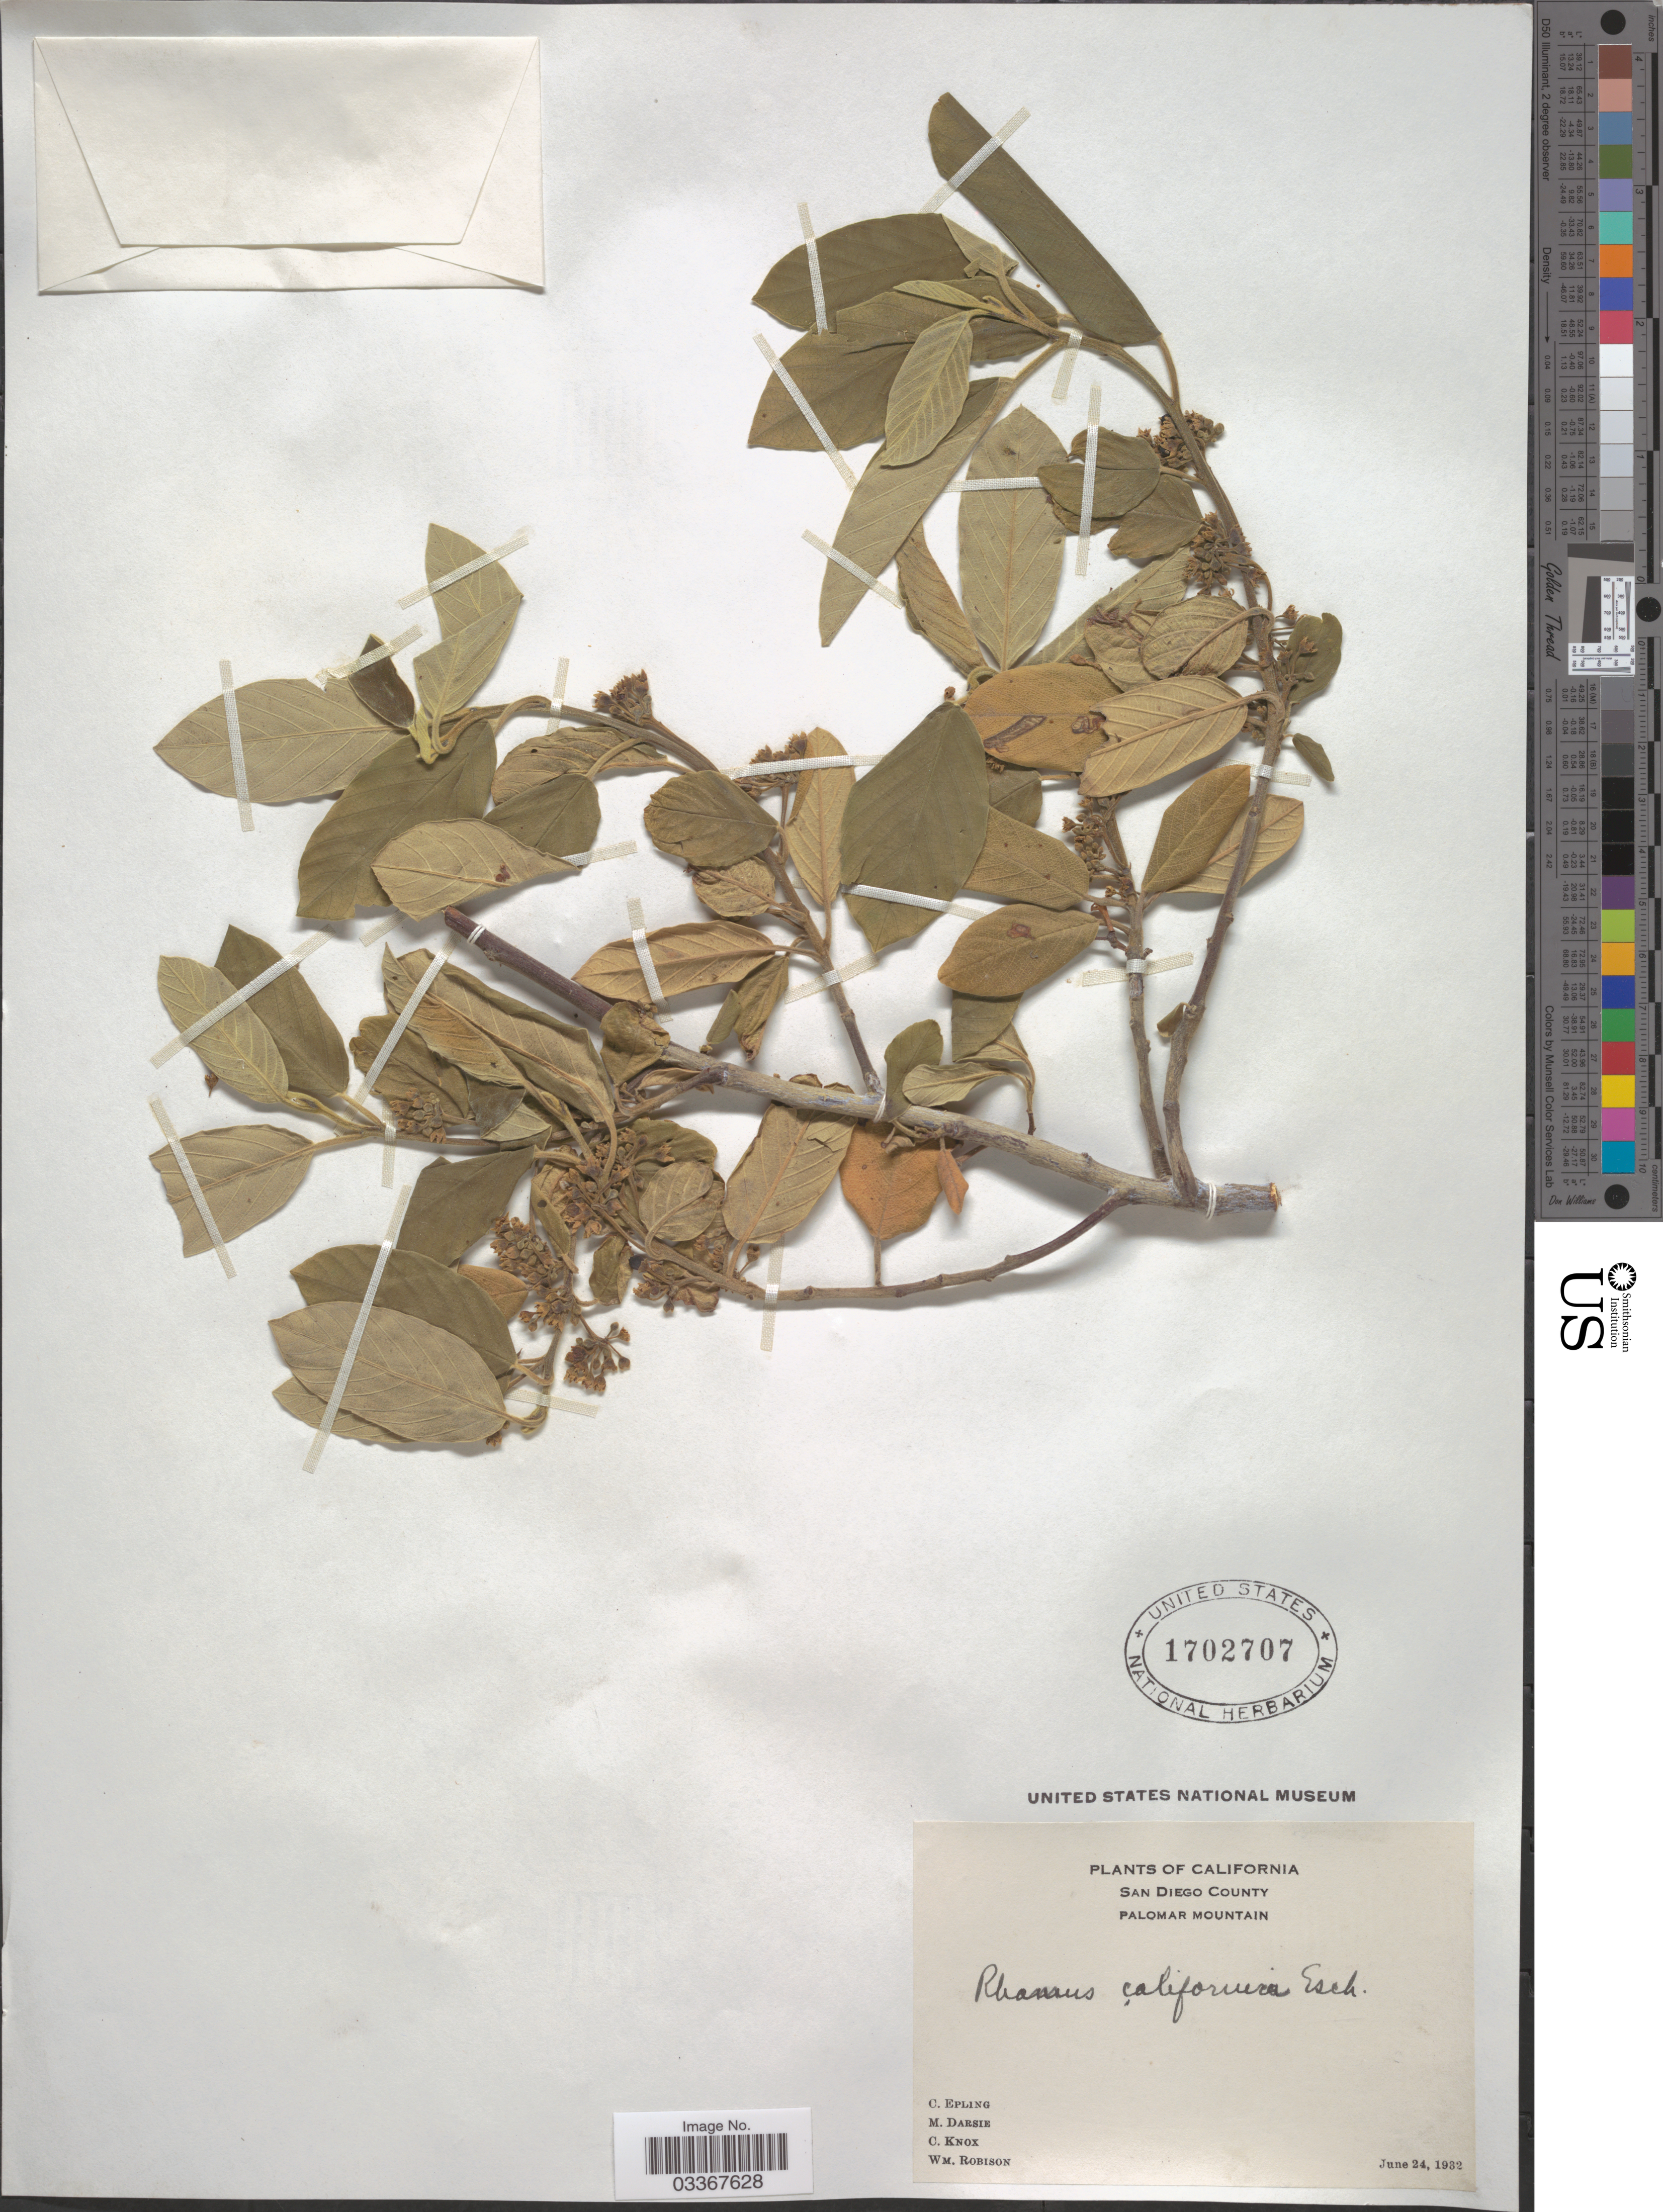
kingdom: Plantae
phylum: Tracheophyta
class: Magnoliopsida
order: Rosales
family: Rhamnaceae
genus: Frangula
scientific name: Frangula californica subsp. ursina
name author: (Greene) Kartesz & Gandhi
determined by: Strong, Mark T., (BOT), Smithsonian Institution - National Museum of Natural History (UNITED STATES)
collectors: C. C. Epling, M. Darsie, C. Knox & W. Robison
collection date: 1932-06-24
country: United States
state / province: California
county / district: San Diego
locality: San Diego County, Palomar Mountain.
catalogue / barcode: US 1702707